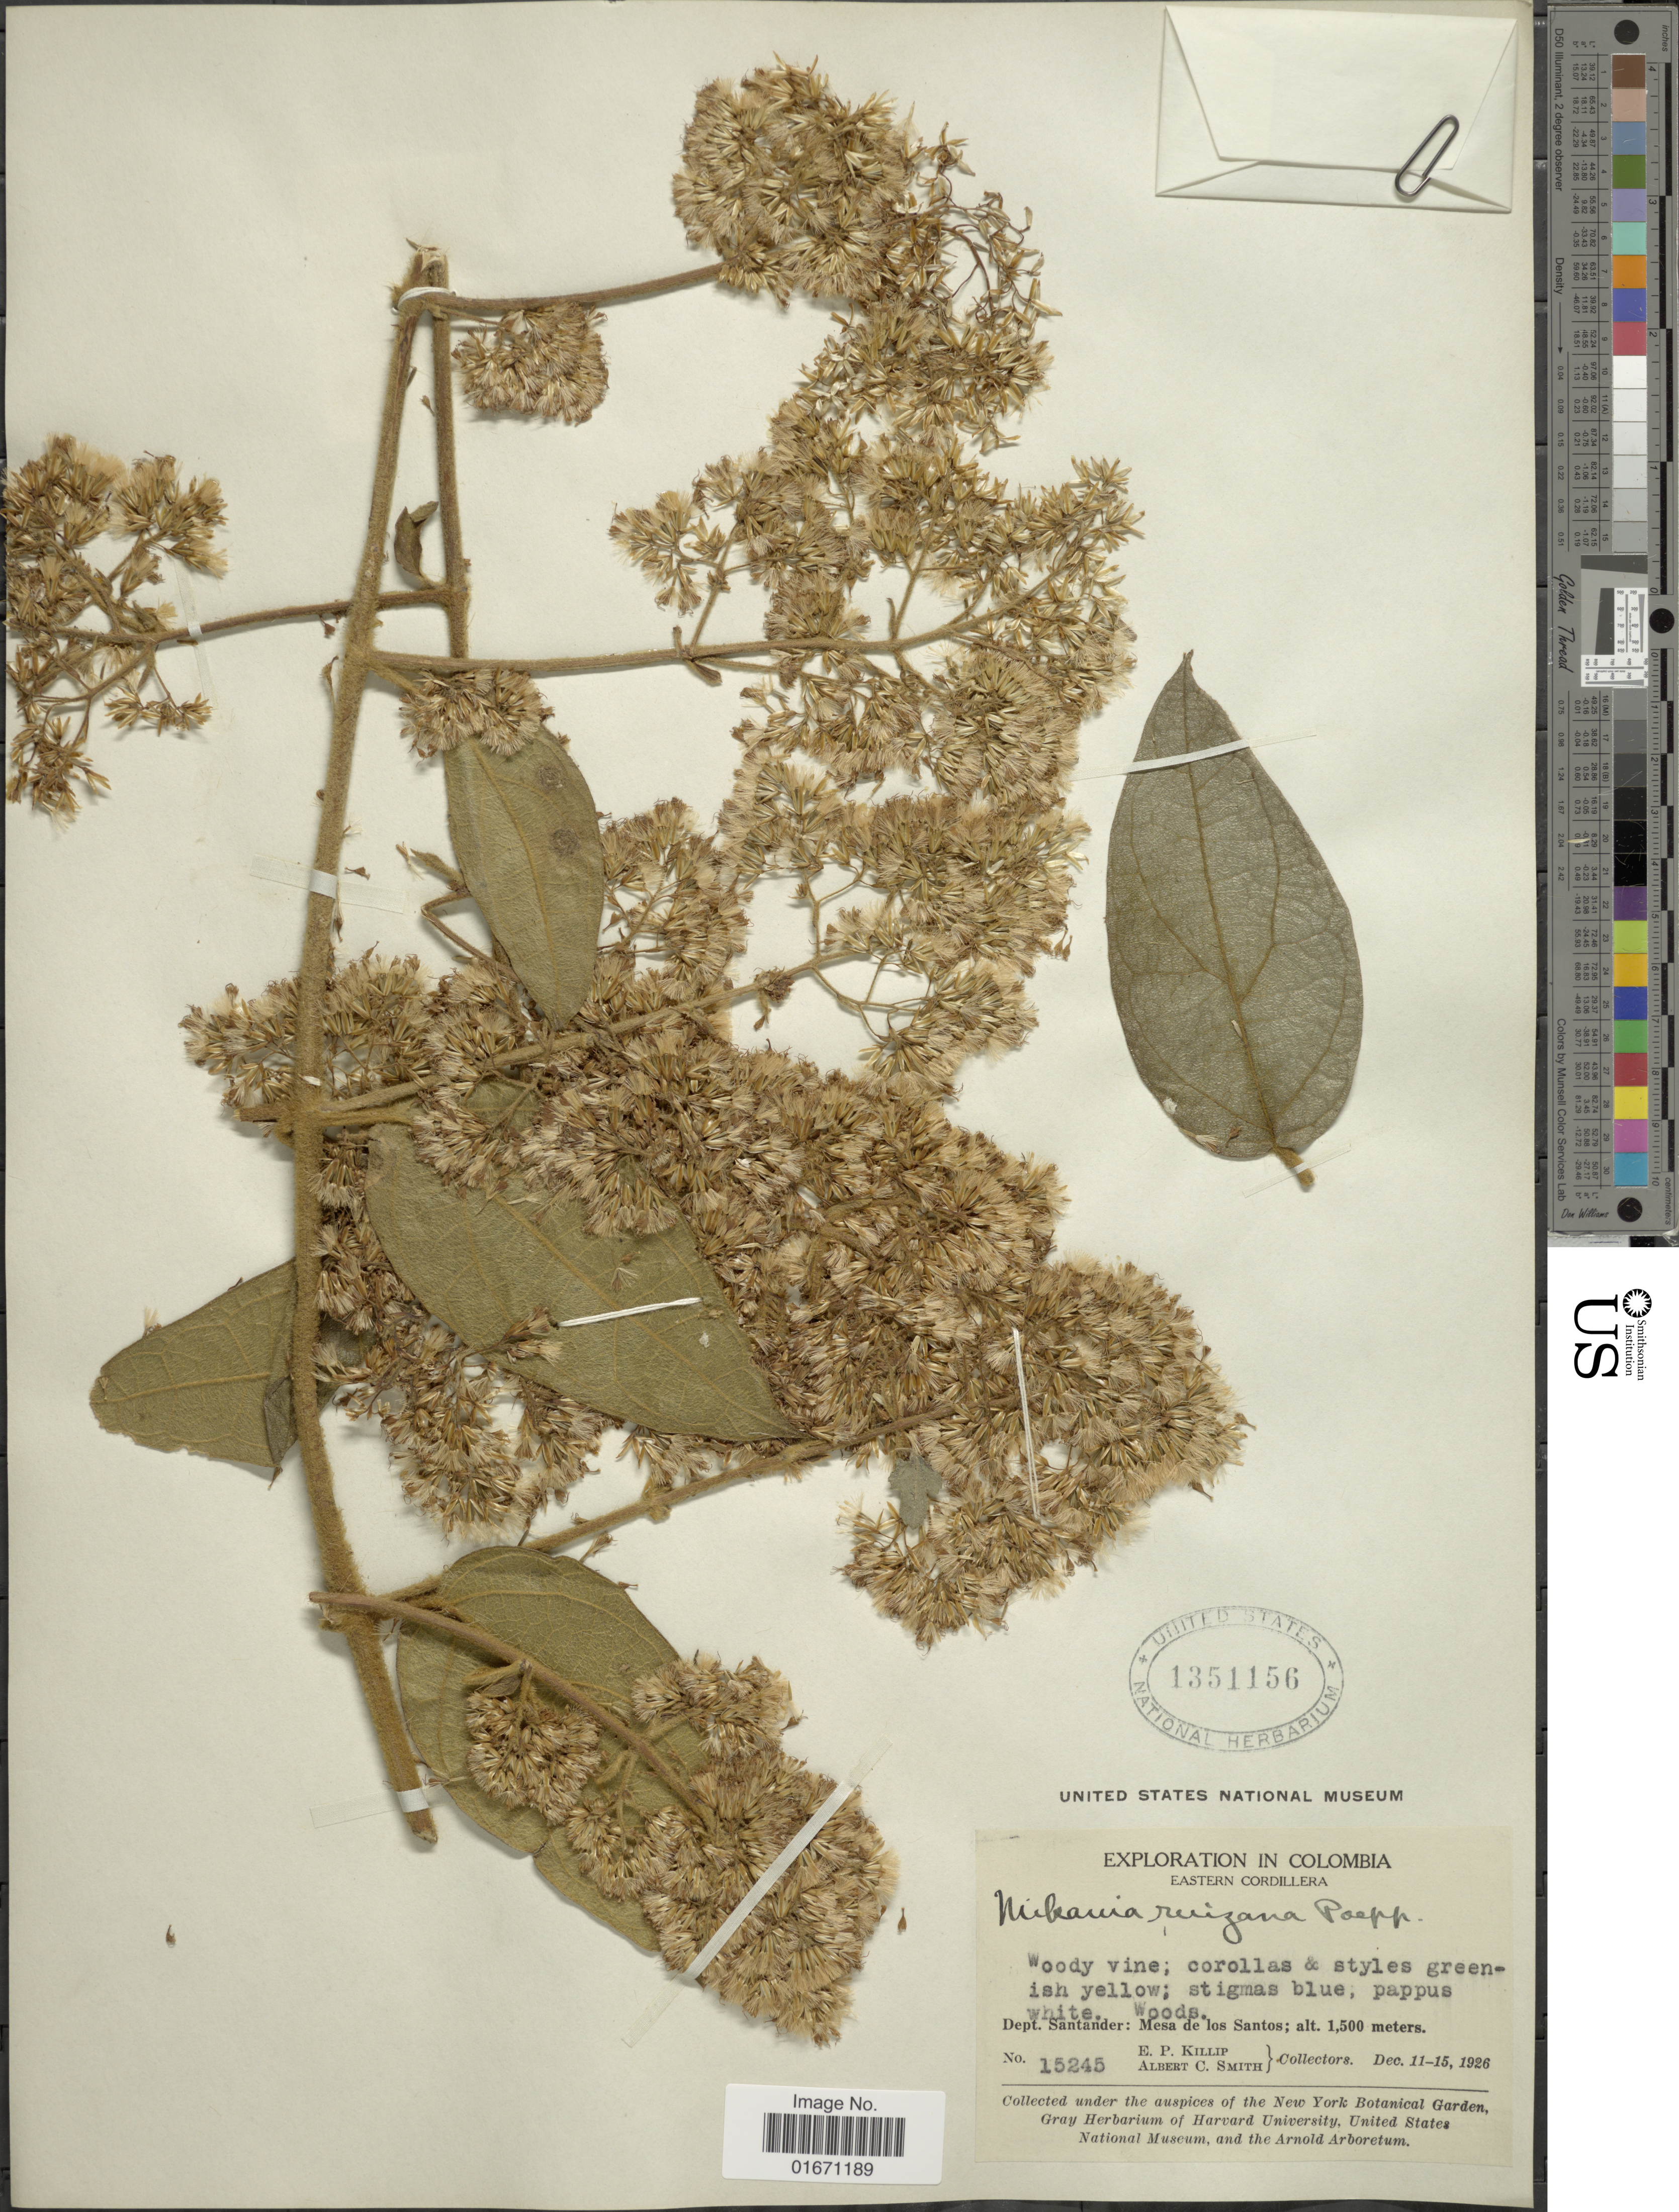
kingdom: Plantae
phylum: Tracheophyta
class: Magnoliopsida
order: Asterales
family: Asteraceae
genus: Mikania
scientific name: Mikania banisteriae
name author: DC.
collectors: E. P. Killip & A. C. Smith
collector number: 15245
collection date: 1926-12-11/1926-12-15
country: Colombia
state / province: Santander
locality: Eastern Cordillera, Mesa de los Santos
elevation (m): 1500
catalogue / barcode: US 1351156